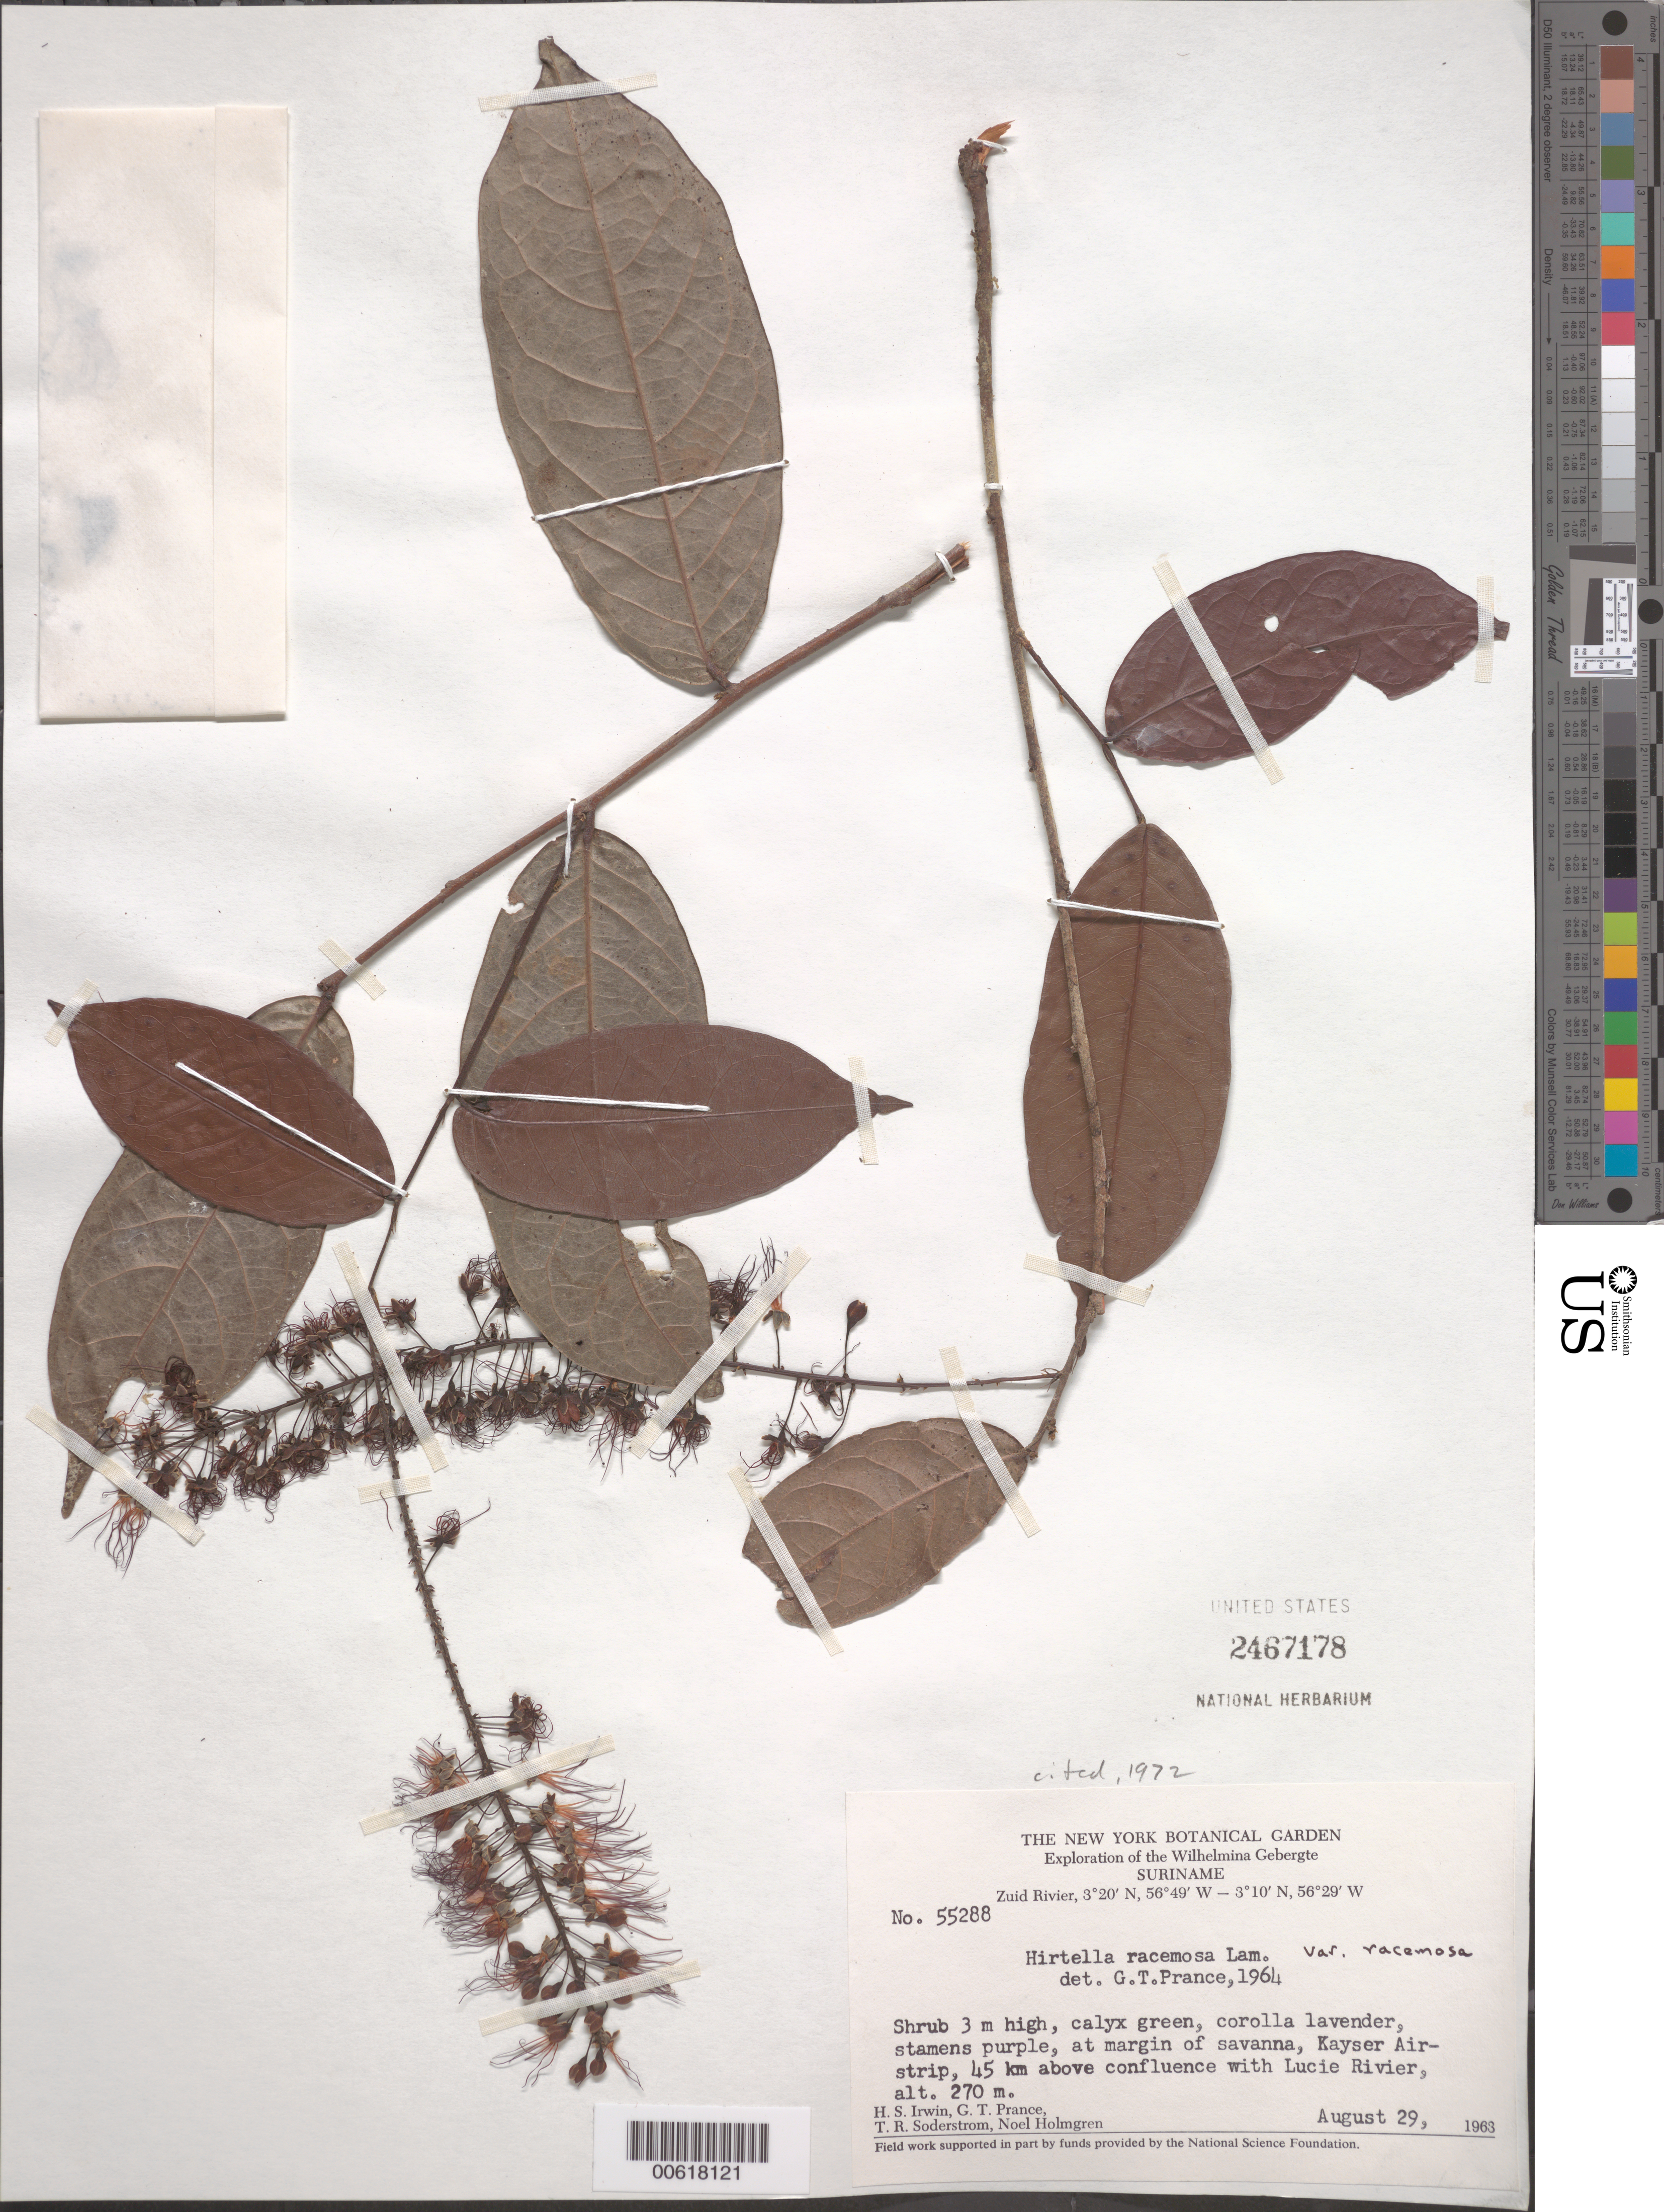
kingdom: Plantae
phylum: Tracheophyta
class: Magnoliopsida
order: Malpighiales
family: Chrysobalanaceae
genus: Hirtella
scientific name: Hirtella racemosa var. racemosa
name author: Lam.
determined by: Prance, G. T.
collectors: H. Irwin, G. T. Prance, T. R. Soderstrom & N. H. Holmgren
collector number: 55288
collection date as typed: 29-Aug-63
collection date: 1963-08-29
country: Suriname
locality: Kayser Airstrip, Zuid R., 45 km above confl. with Lucie R., Wilhelmina Gebergte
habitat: Margin of savanna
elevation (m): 270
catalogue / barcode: US 2467178